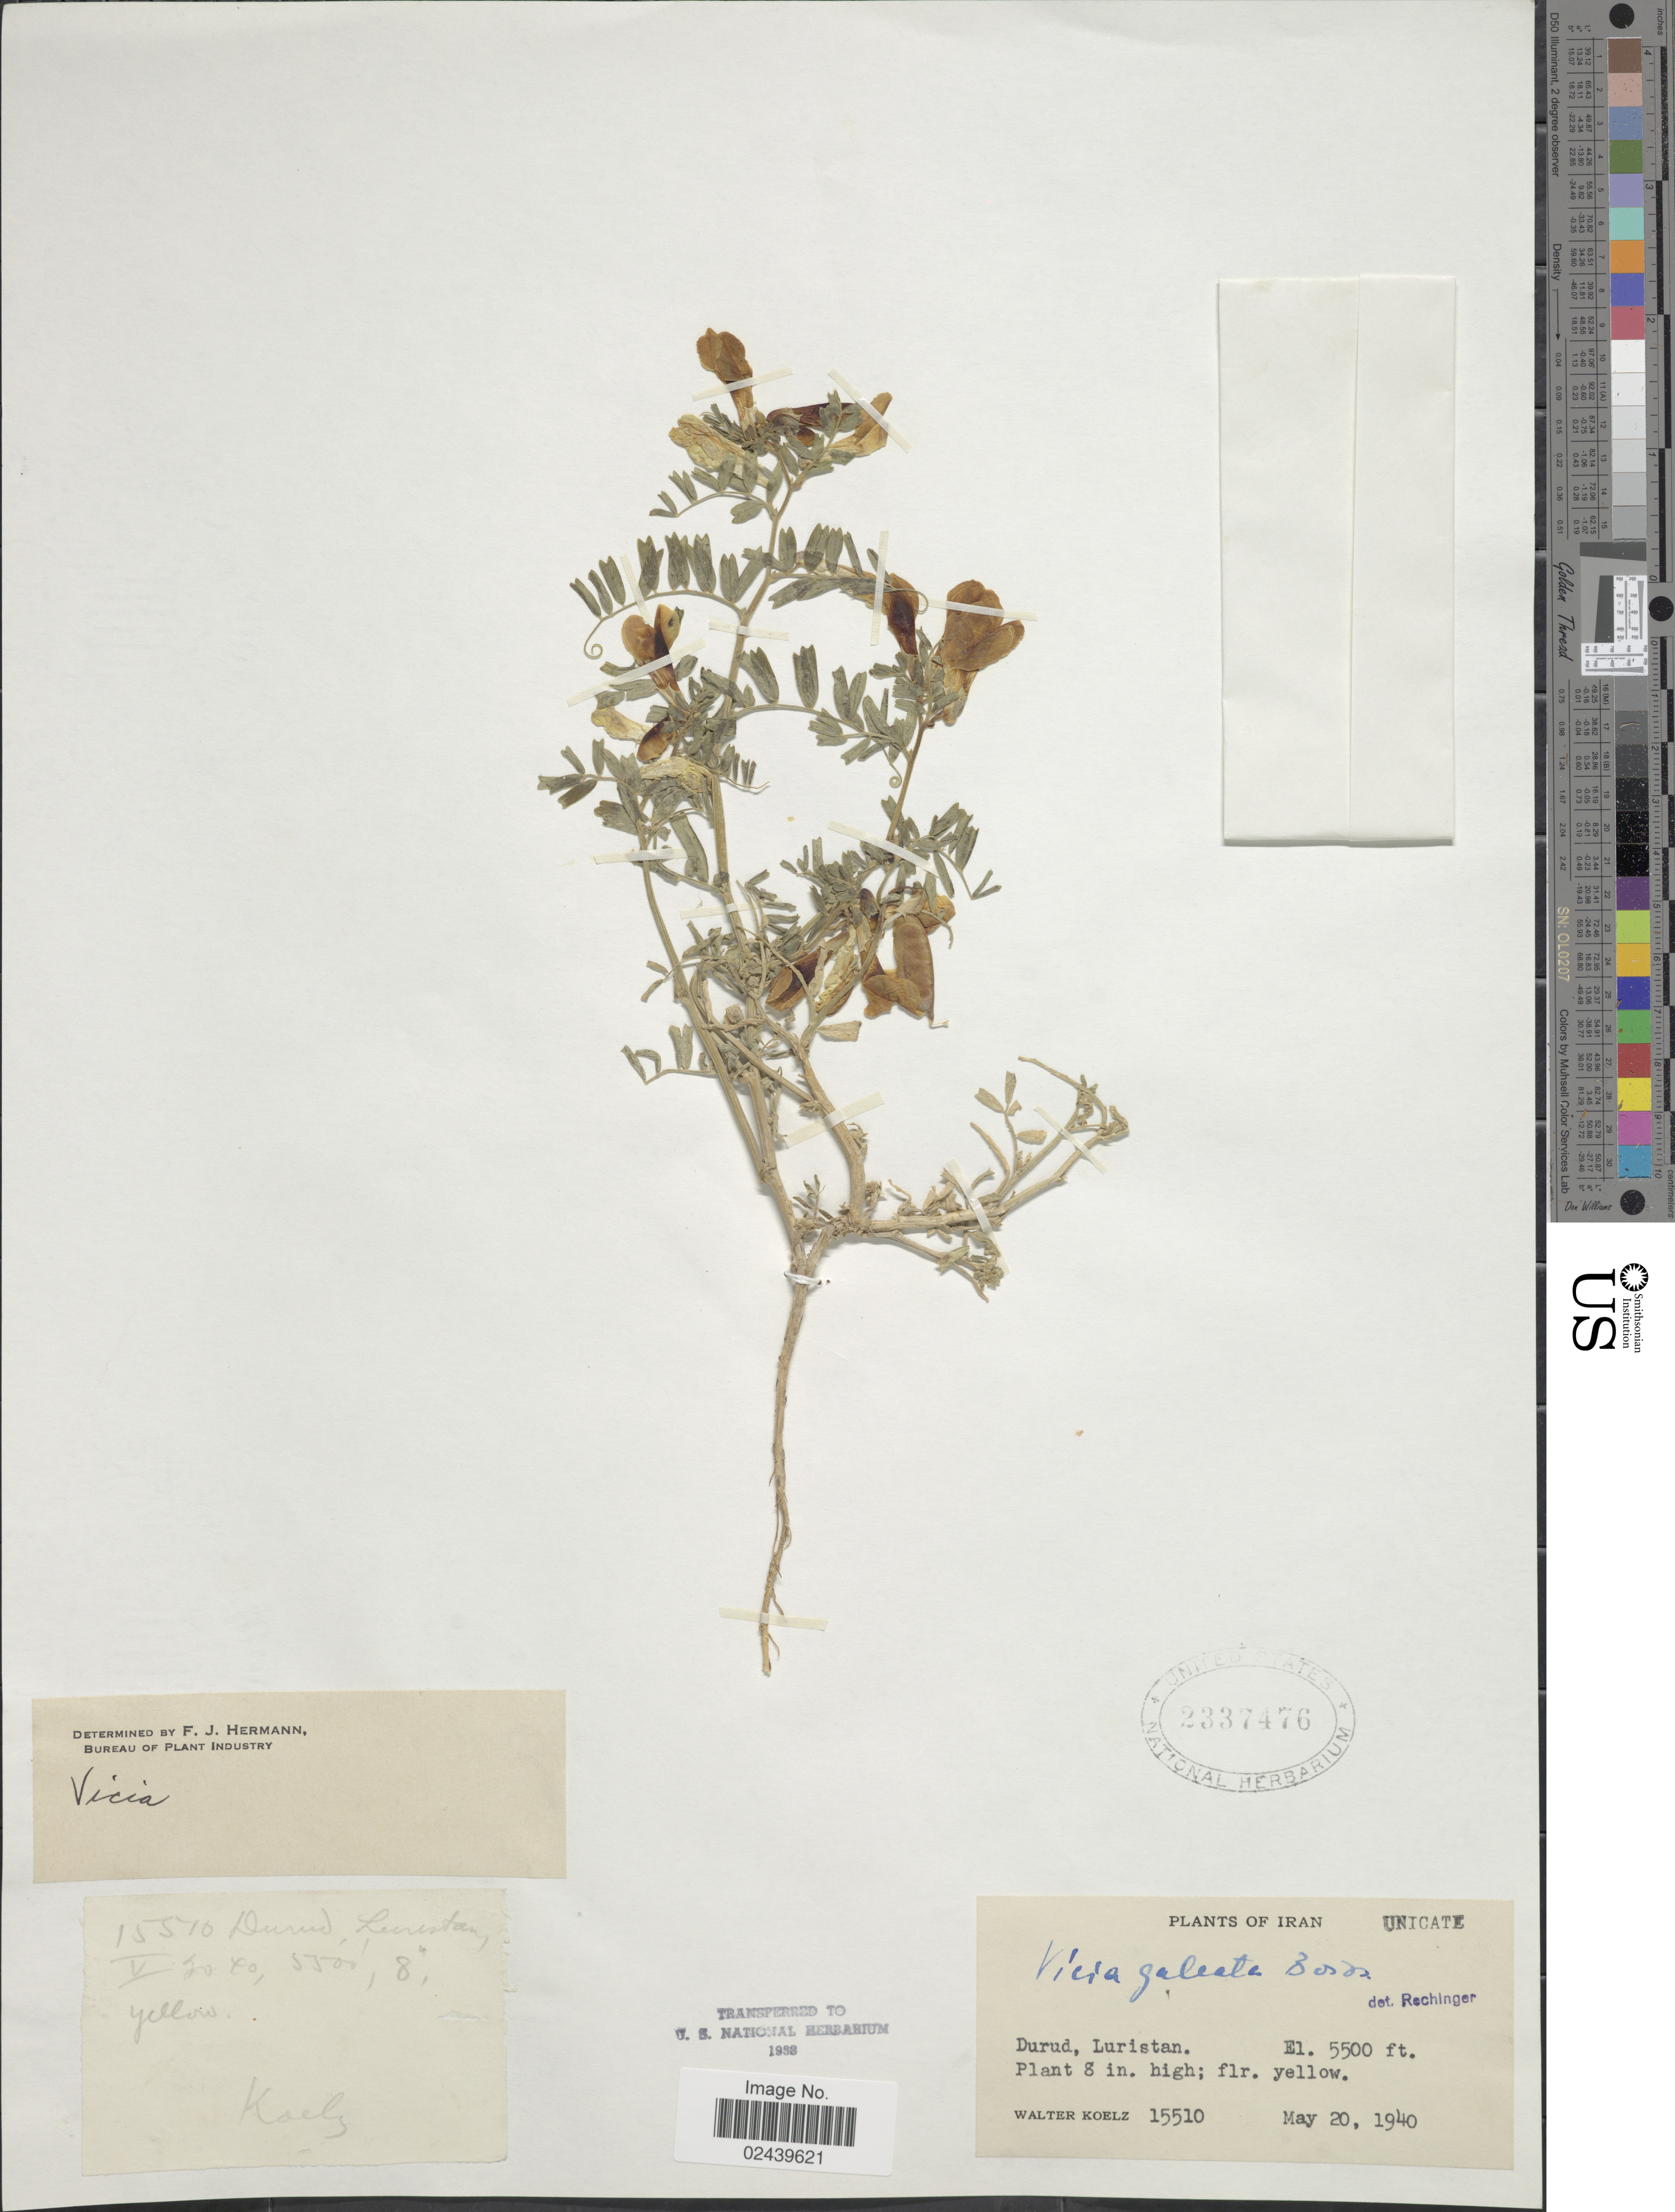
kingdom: Plantae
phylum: Tracheophyta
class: Magnoliopsida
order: Fabales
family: Fabaceae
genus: Vicia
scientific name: Vicia galeata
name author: Boiss.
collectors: W. N. Koelz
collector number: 15510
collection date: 1940-05-20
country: Iran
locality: Durud, Luristan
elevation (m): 1676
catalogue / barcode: US 2337476